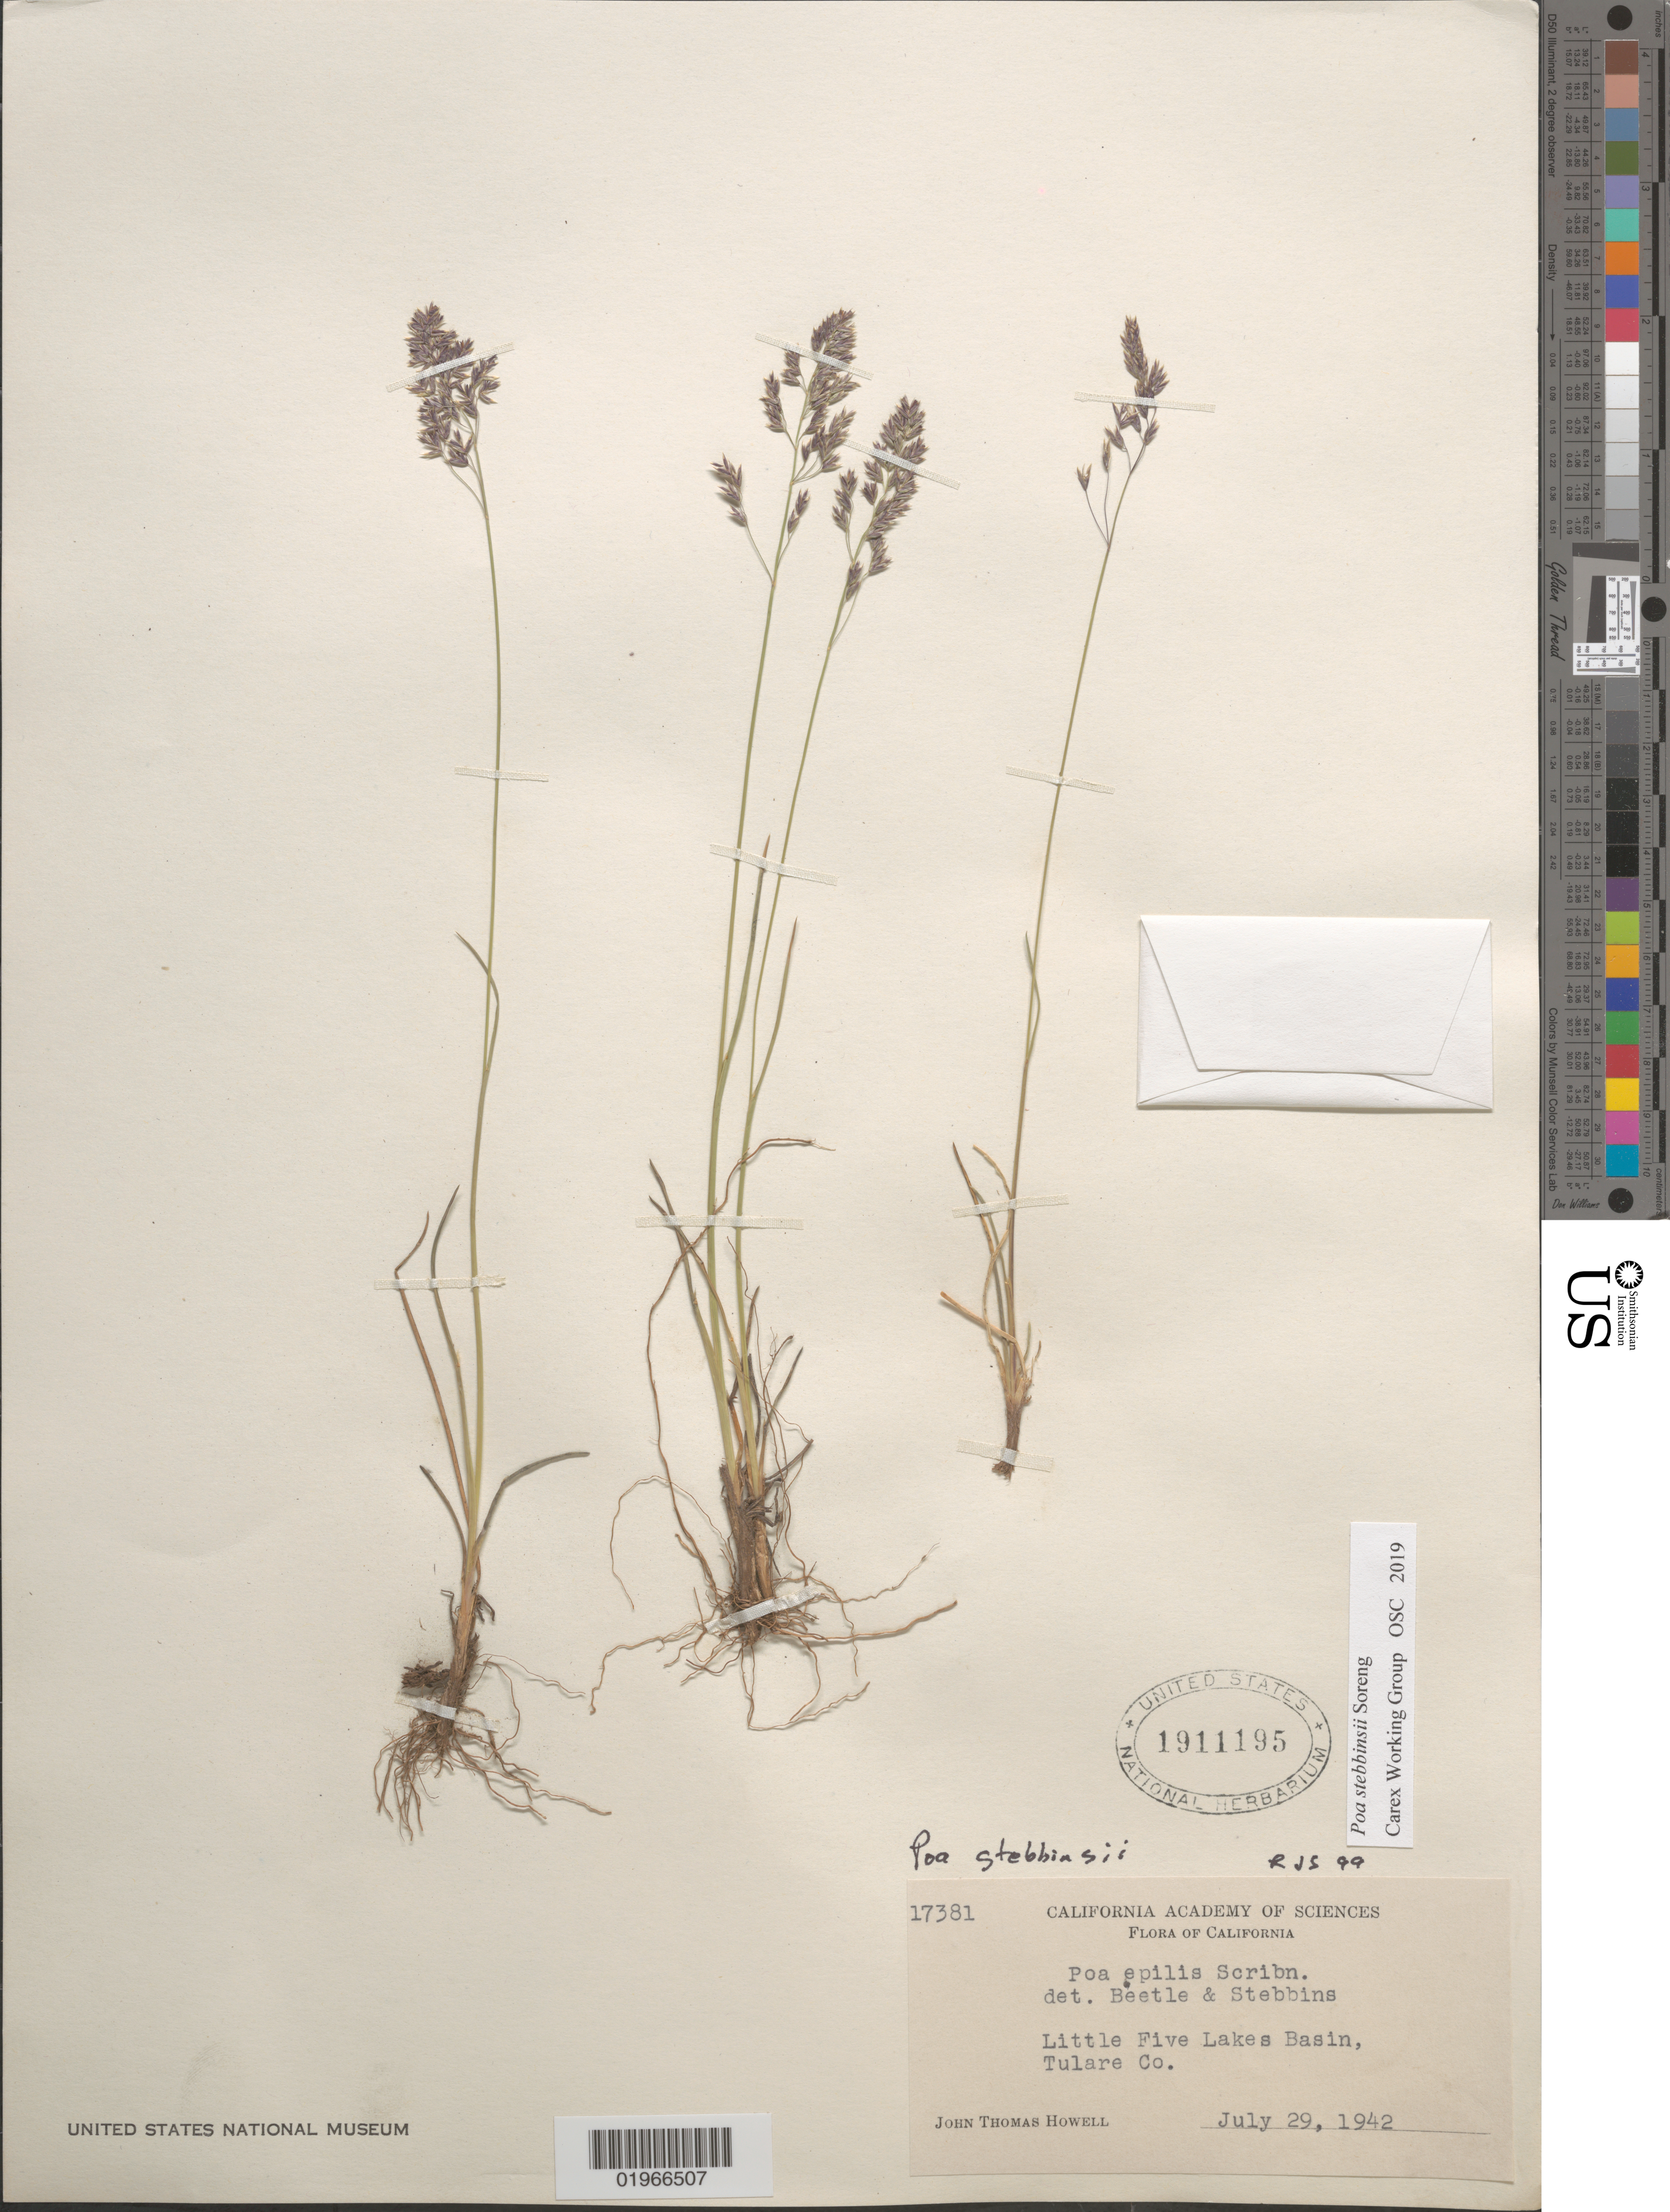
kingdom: Plantae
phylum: Tracheophyta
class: Liliopsida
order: Poales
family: Poaceae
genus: Poa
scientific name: Poa stebbinsii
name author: Soreng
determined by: Soreng, Robert J., Research Associate (BOT), Smithsonian Institution - National Museum of Natural History (UNITED STATES)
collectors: J. T. Howell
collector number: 17381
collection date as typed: July 29, 1942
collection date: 1942-07-29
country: United States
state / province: California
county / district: Tulare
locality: Litte five Lakes Basin.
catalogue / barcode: US 1911195